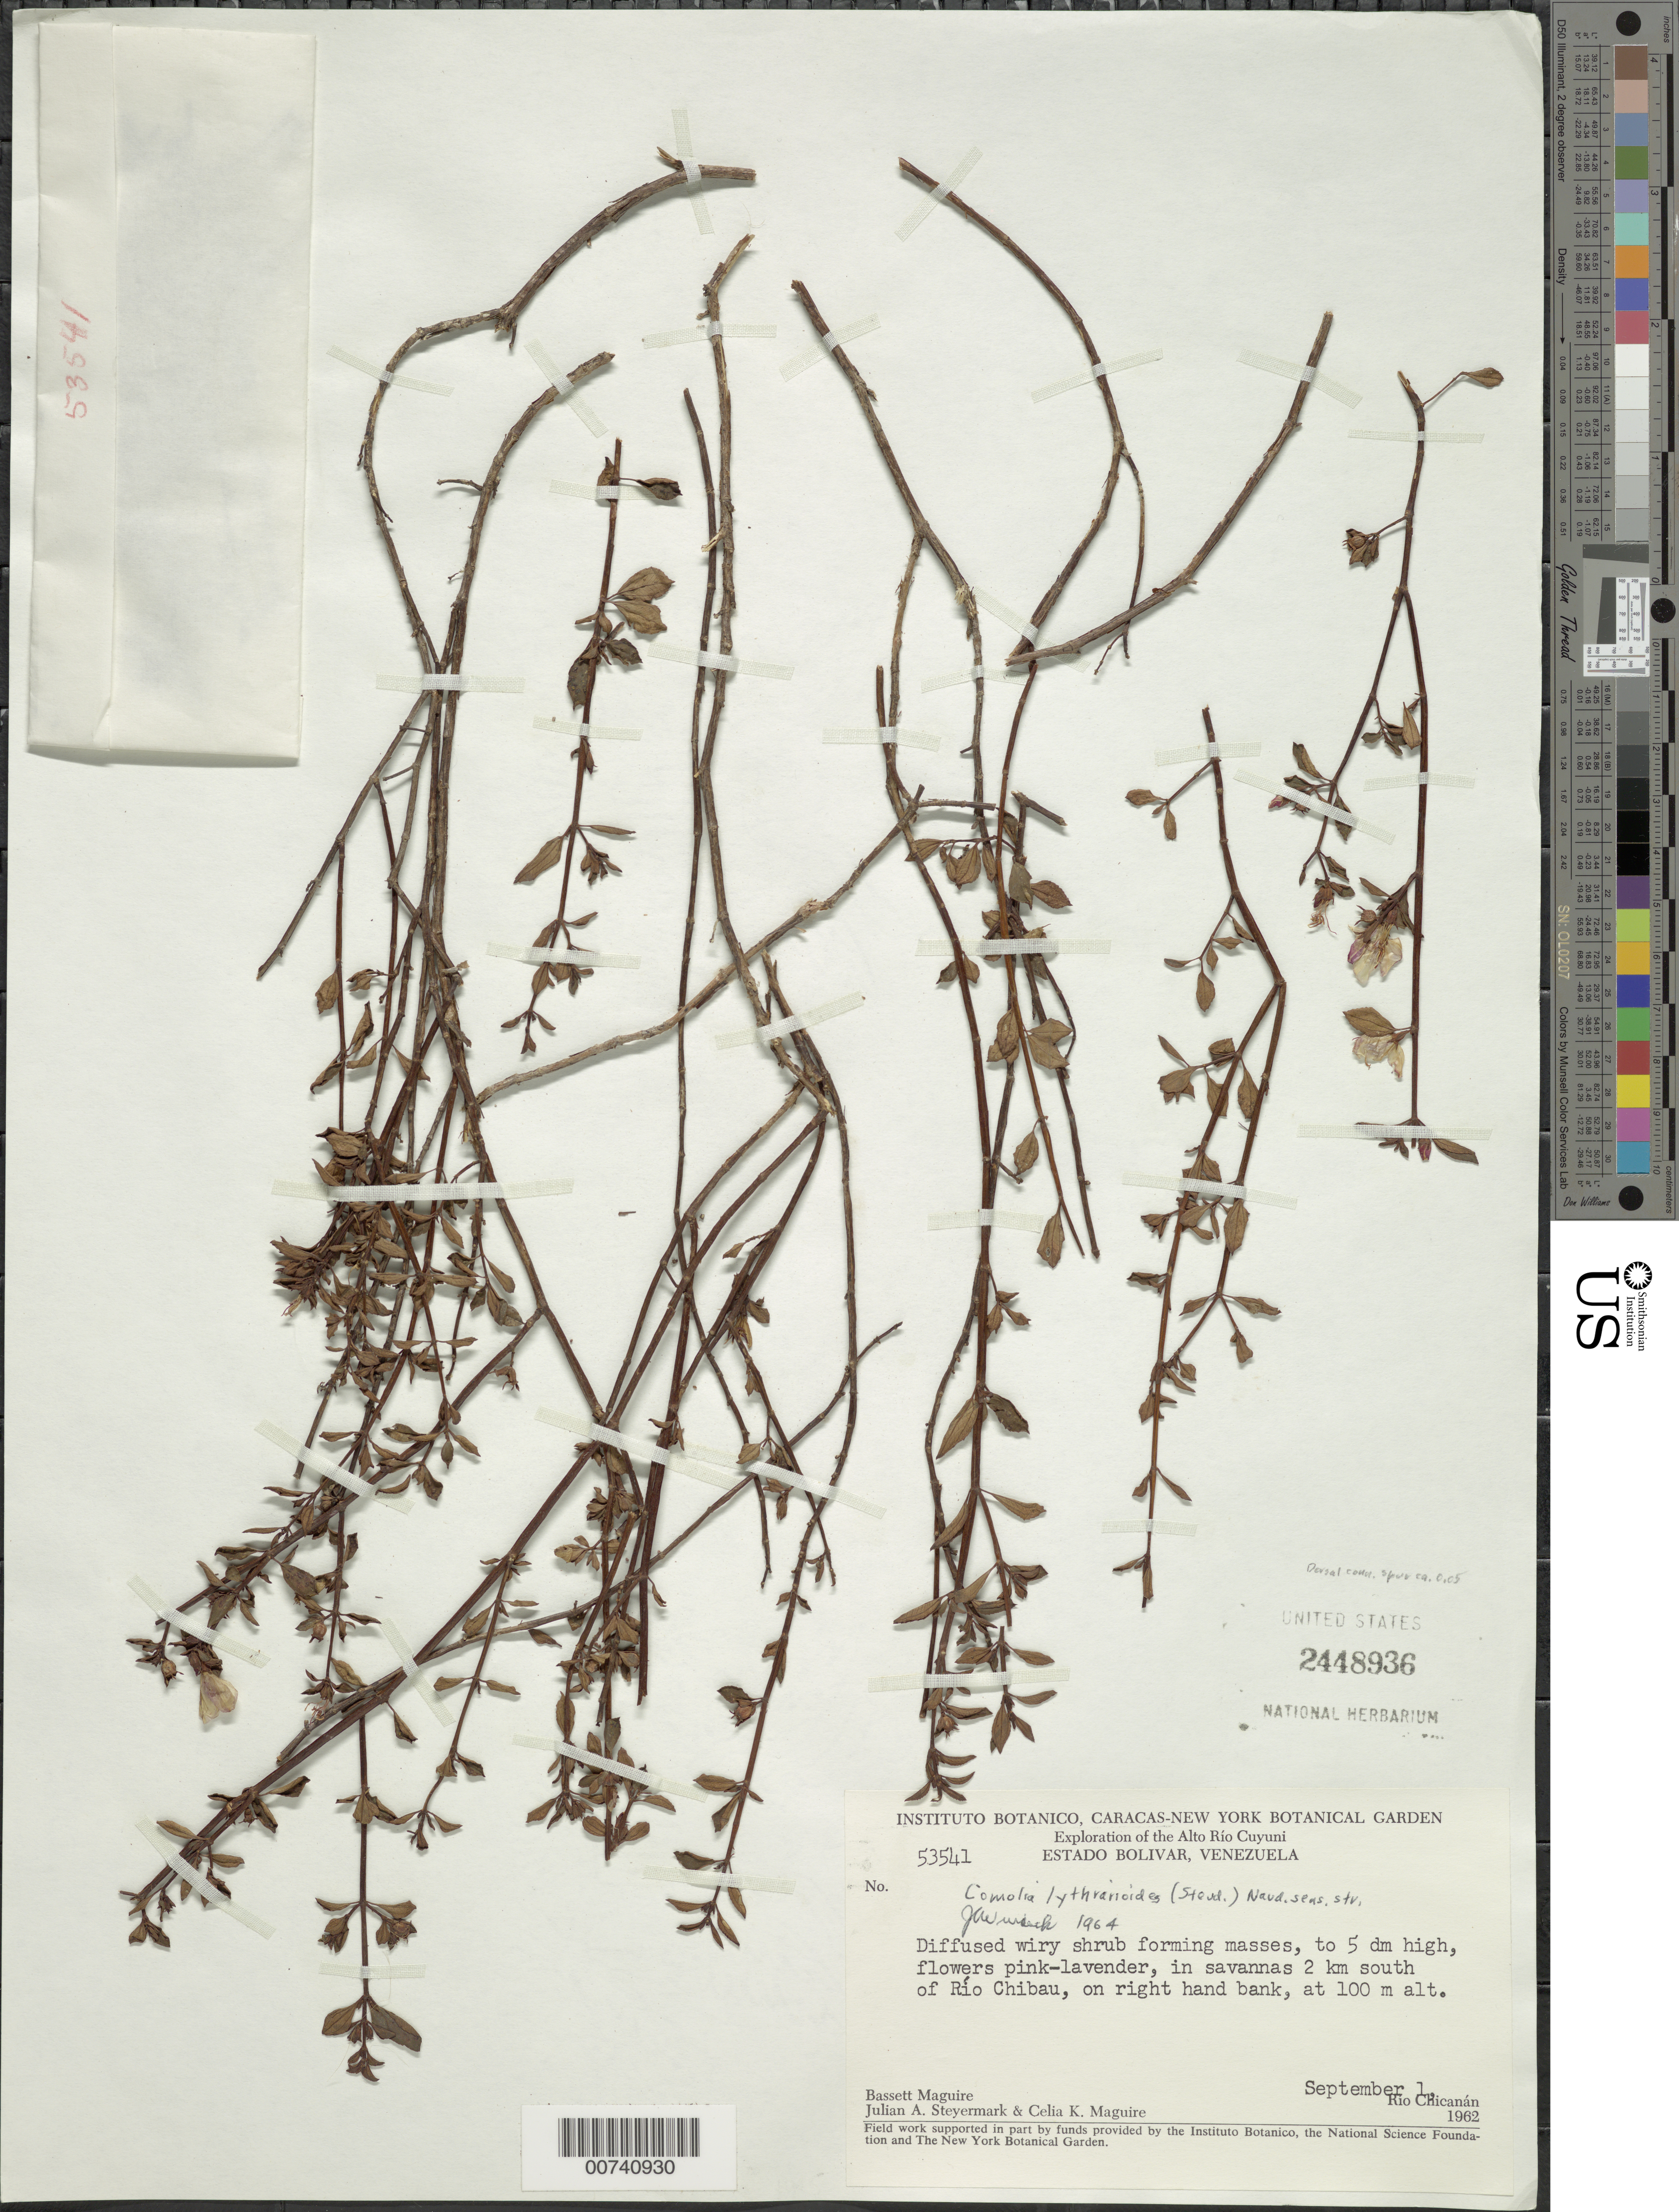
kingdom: Plantae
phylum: Tracheophyta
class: Magnoliopsida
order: Myrtales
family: Melastomataceae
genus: Comolia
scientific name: Comolia lythrarioides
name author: (Steud.) Naudin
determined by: Nunes da Silva, Diego, (RB), Jardim Botanico do Rio de Janeiro - Herbario (BRAZIL)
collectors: B. Maguire, J. Steyermark & C. K. Maguire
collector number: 53541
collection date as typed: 1-Sep-62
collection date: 1962-09-01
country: Venezuela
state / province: Bolívar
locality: Alto Río Cuyuni, 2 km S of Río Chibau, right hand bank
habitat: Savannas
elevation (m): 100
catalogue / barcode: US 2448936